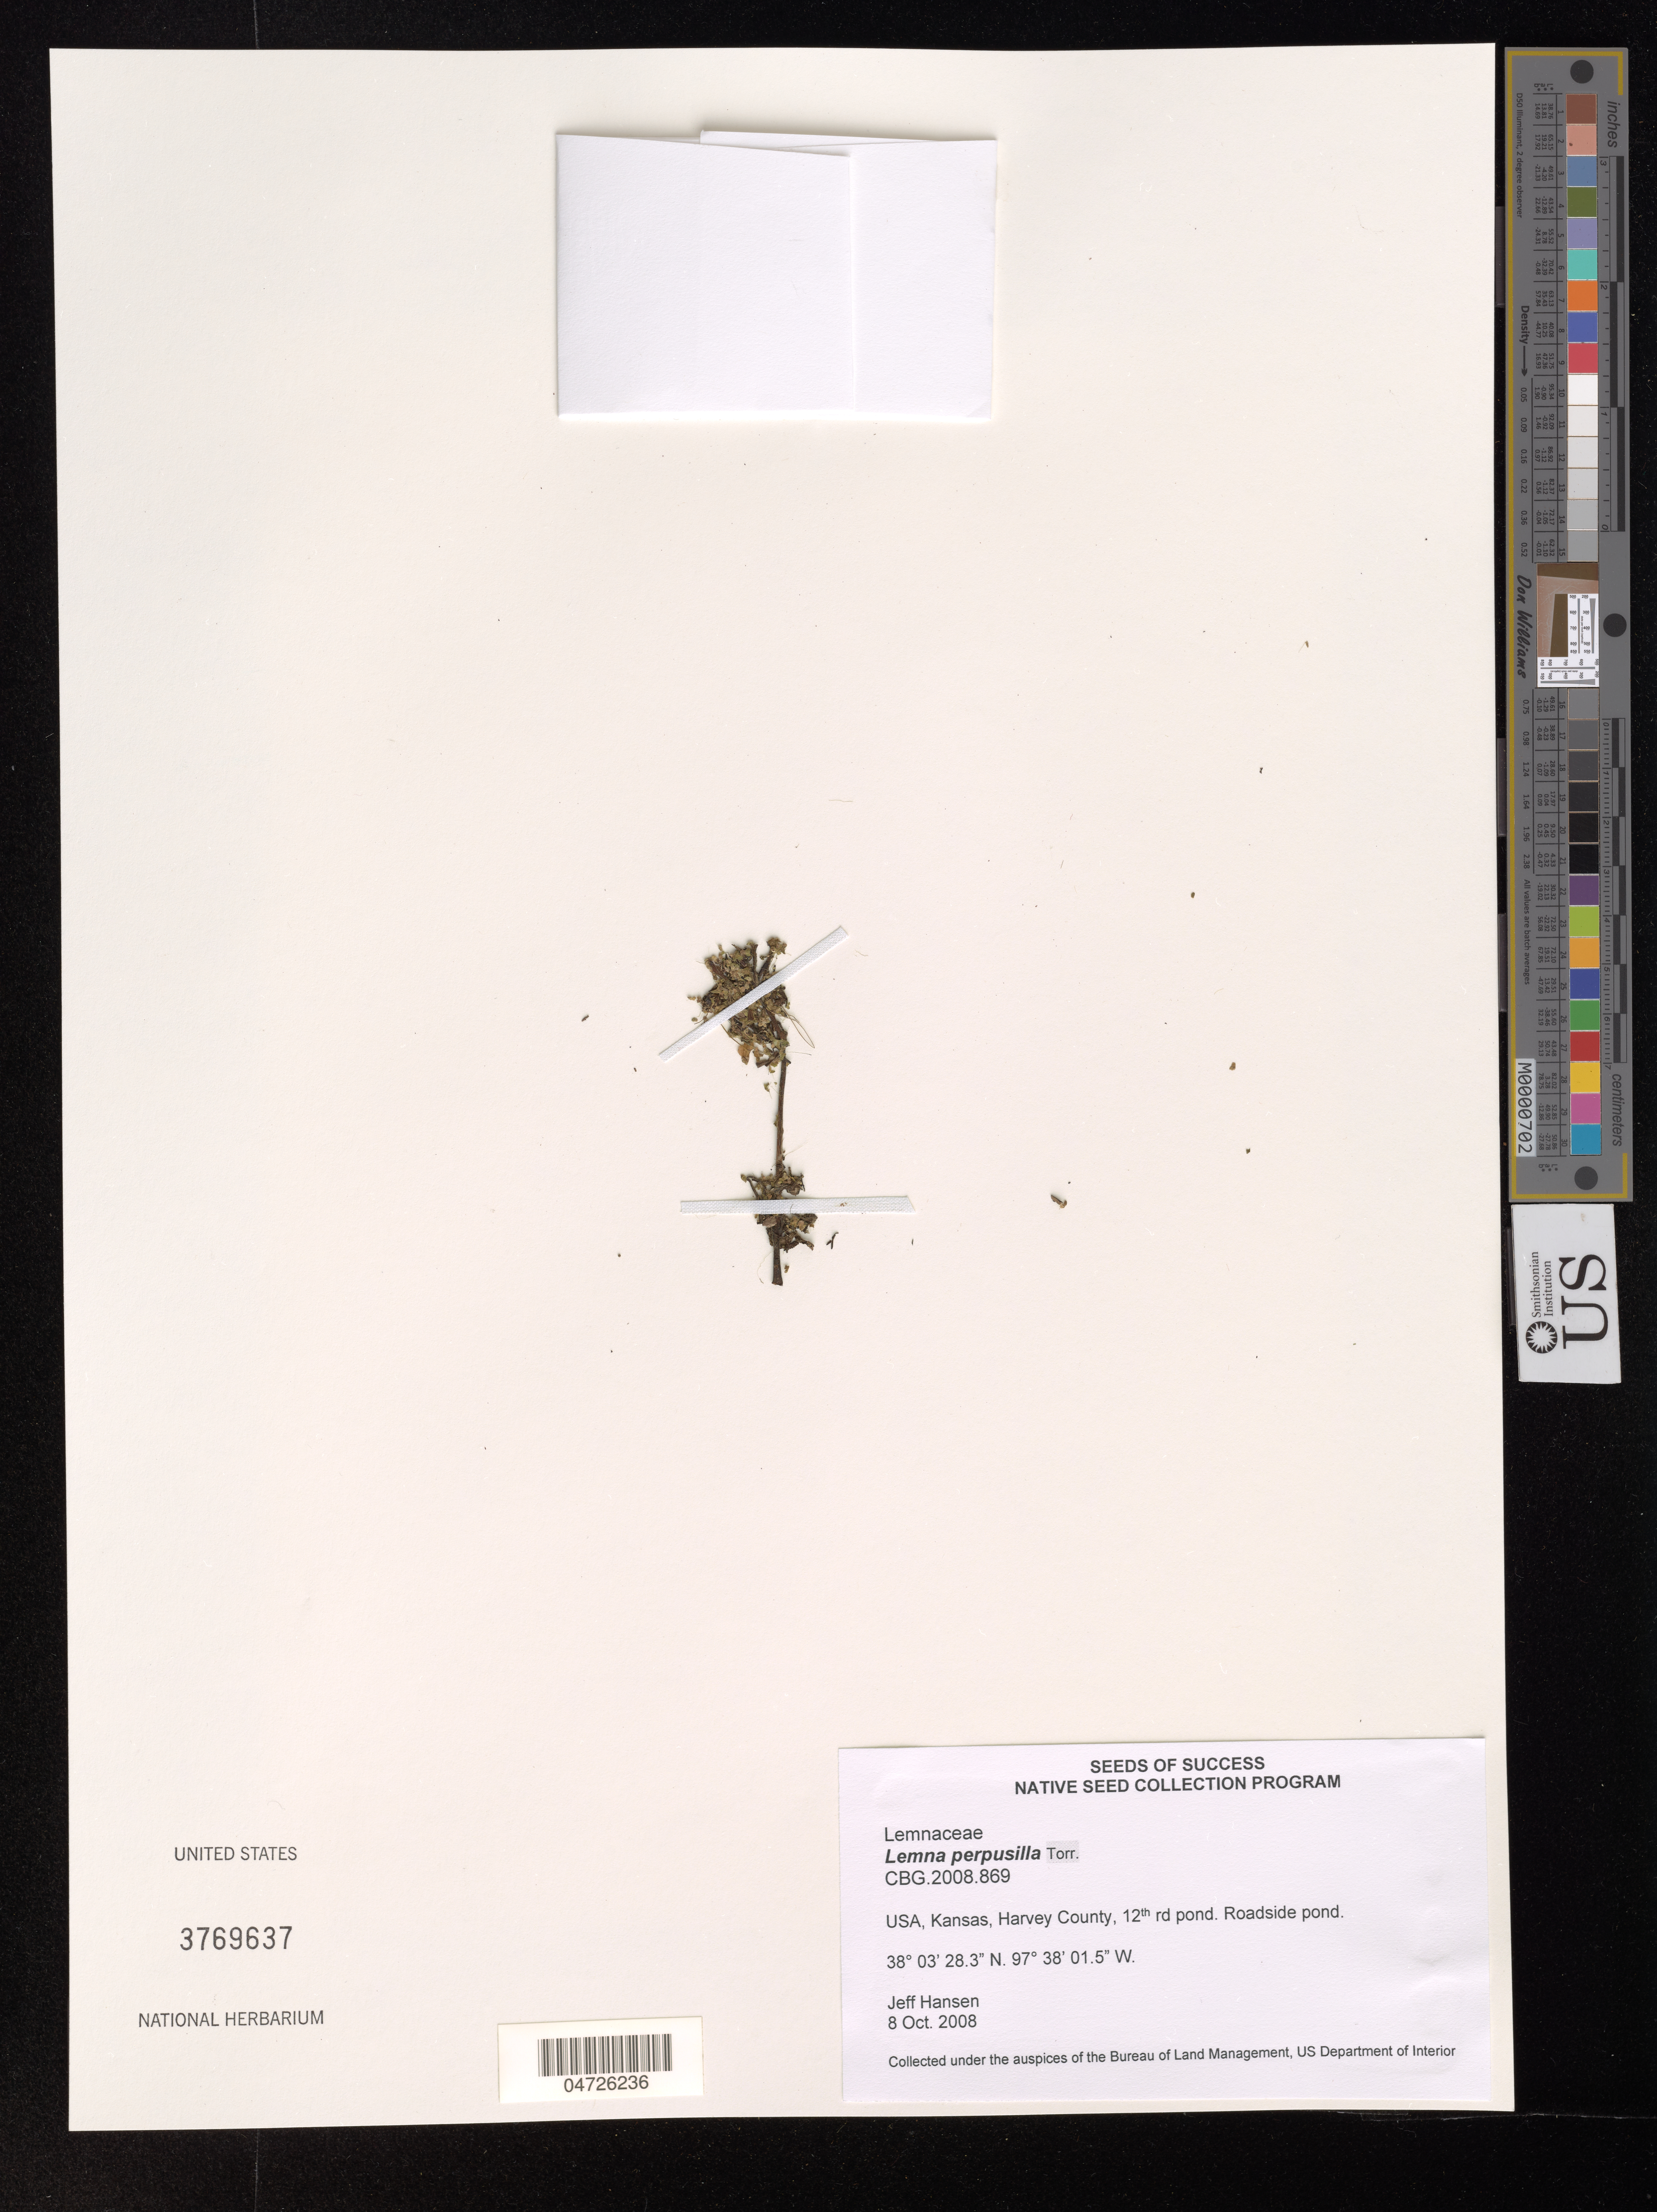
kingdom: Plantae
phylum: Tracheophyta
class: Liliopsida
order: Alismatales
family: Araceae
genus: Lemna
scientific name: Lemna perpusilla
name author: Torr.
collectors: J. Hansen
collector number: CBG.2008.869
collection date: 2008-10-08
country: United States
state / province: Kansas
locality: Harvey County, 12th rd pond. Roadside pond.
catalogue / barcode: US 3769637